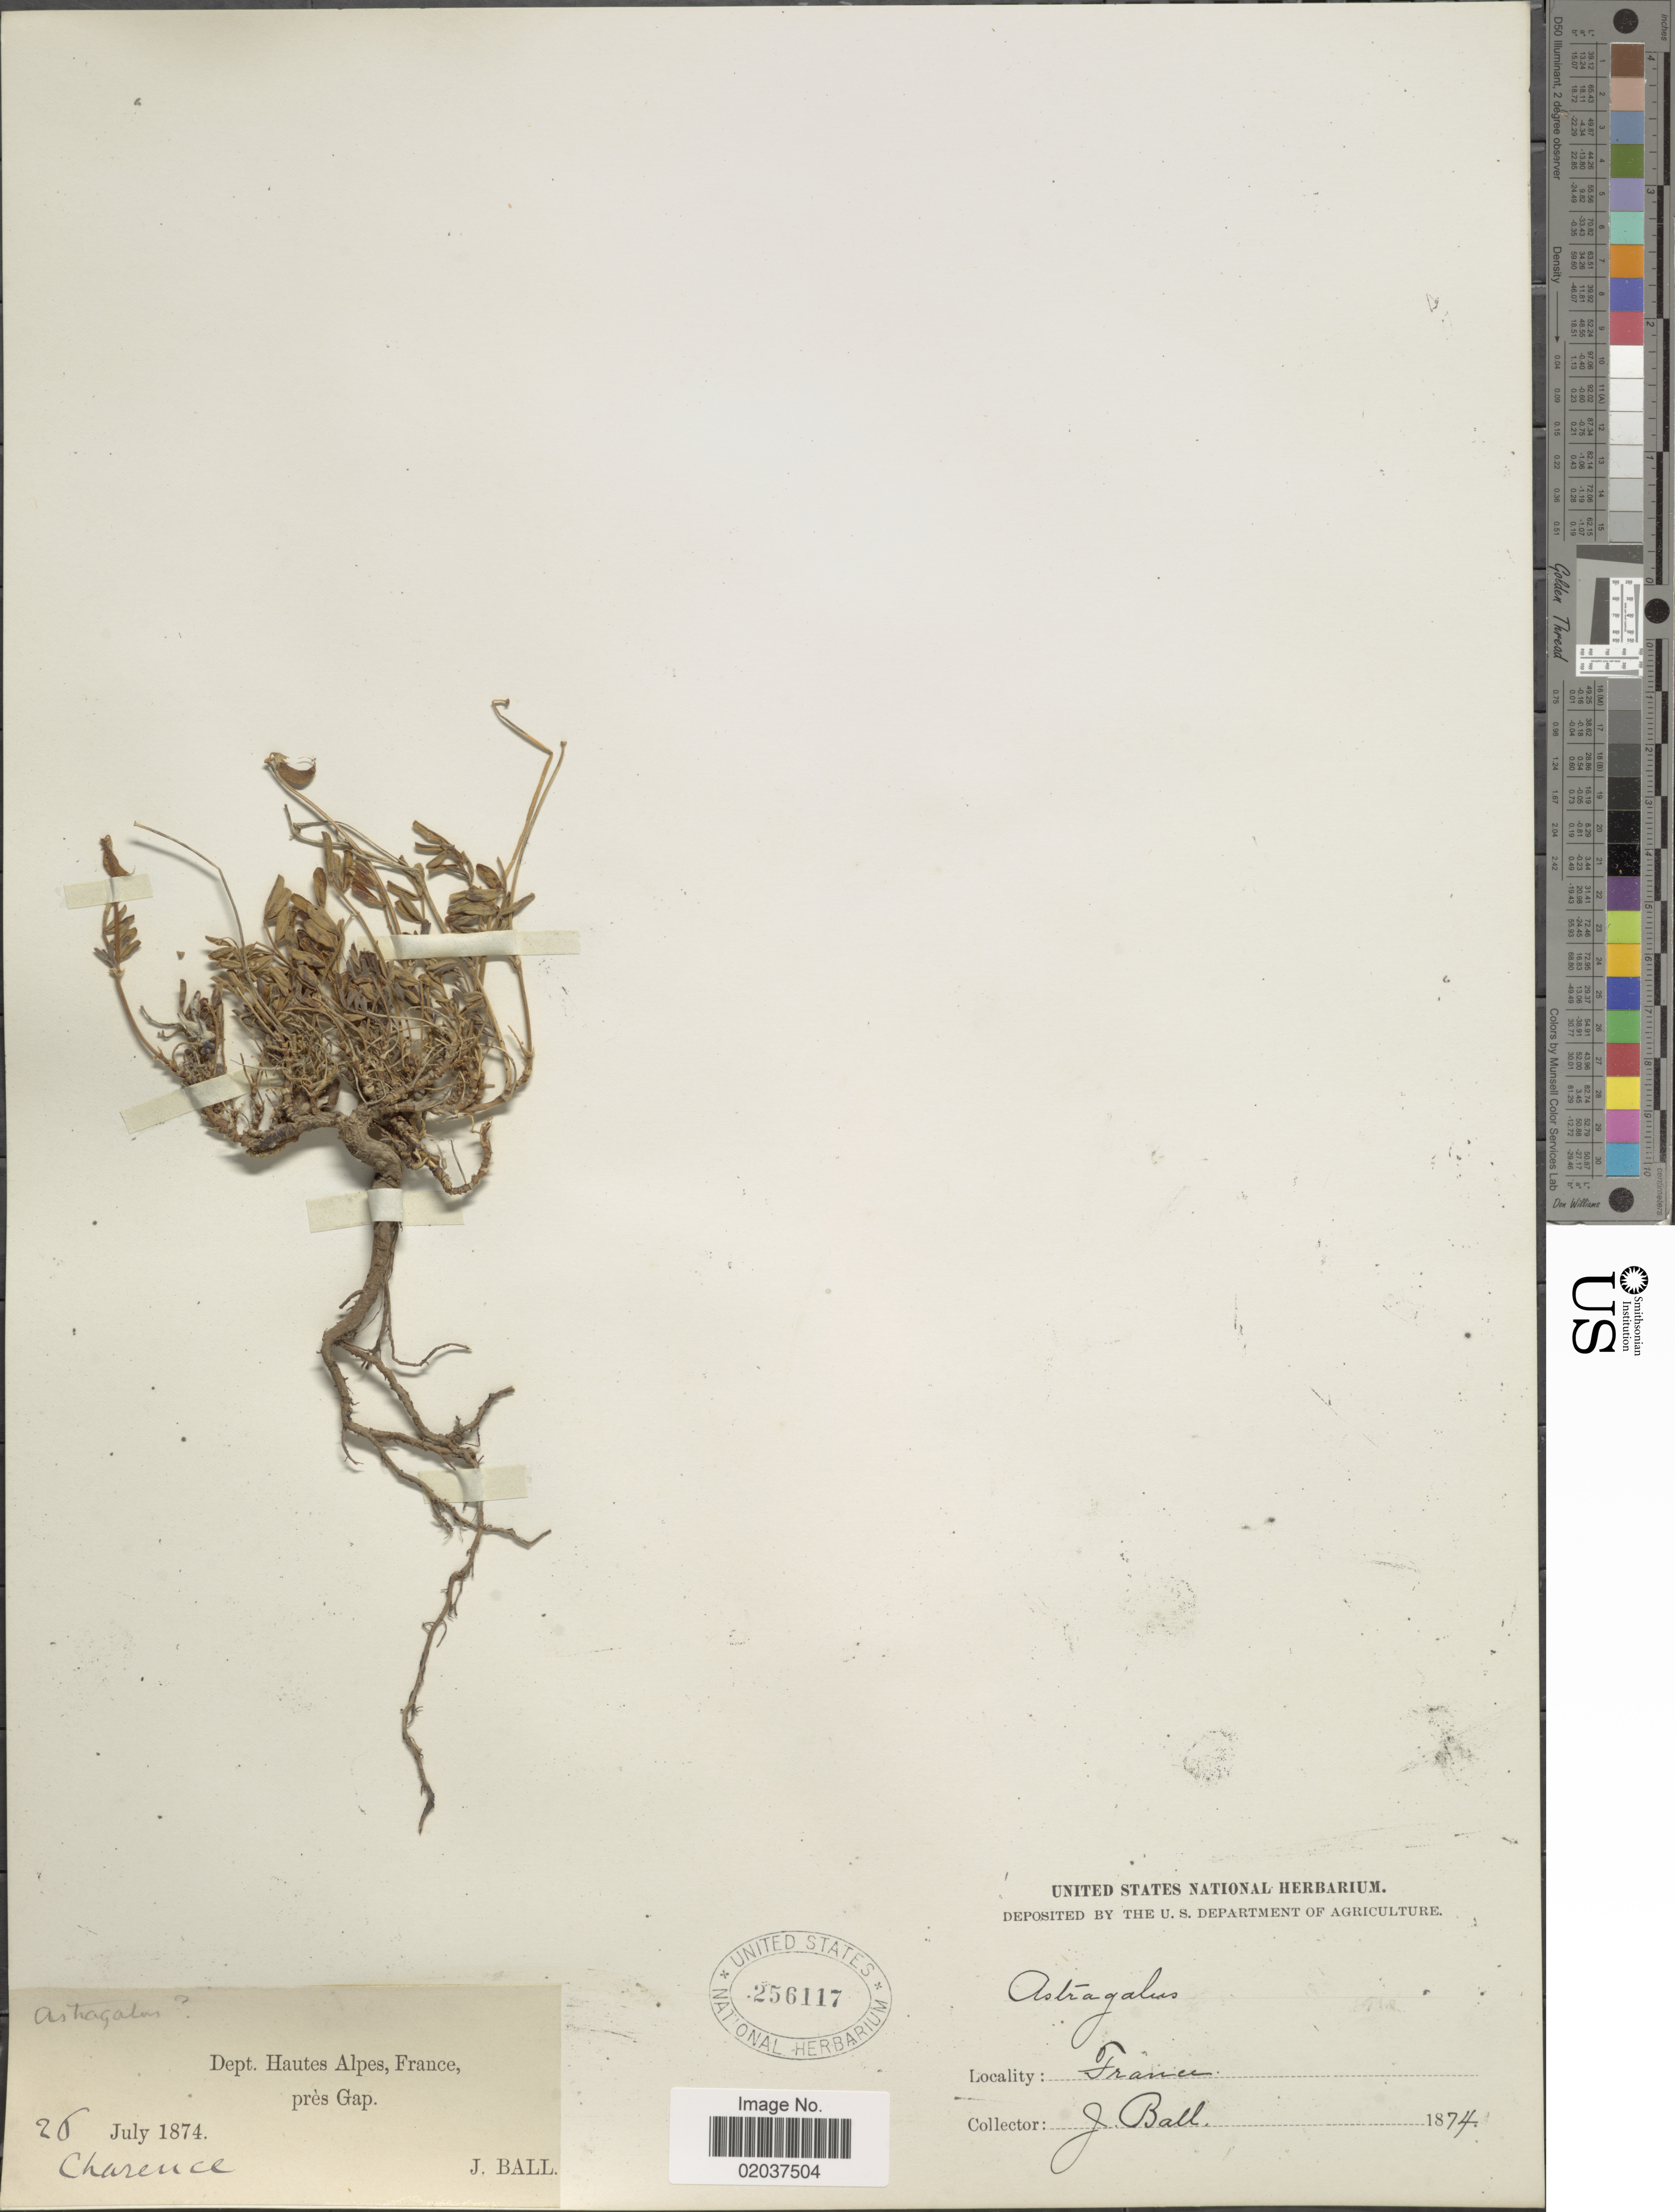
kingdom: Plantae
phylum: Tracheophyta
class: Magnoliopsida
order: Fabales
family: Fabaceae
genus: Astragalus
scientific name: Astragalus sp.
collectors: J. Ball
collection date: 1874-07-26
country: France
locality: Dept. Hautes Alpes, pres Gap, Charence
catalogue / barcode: US 256117